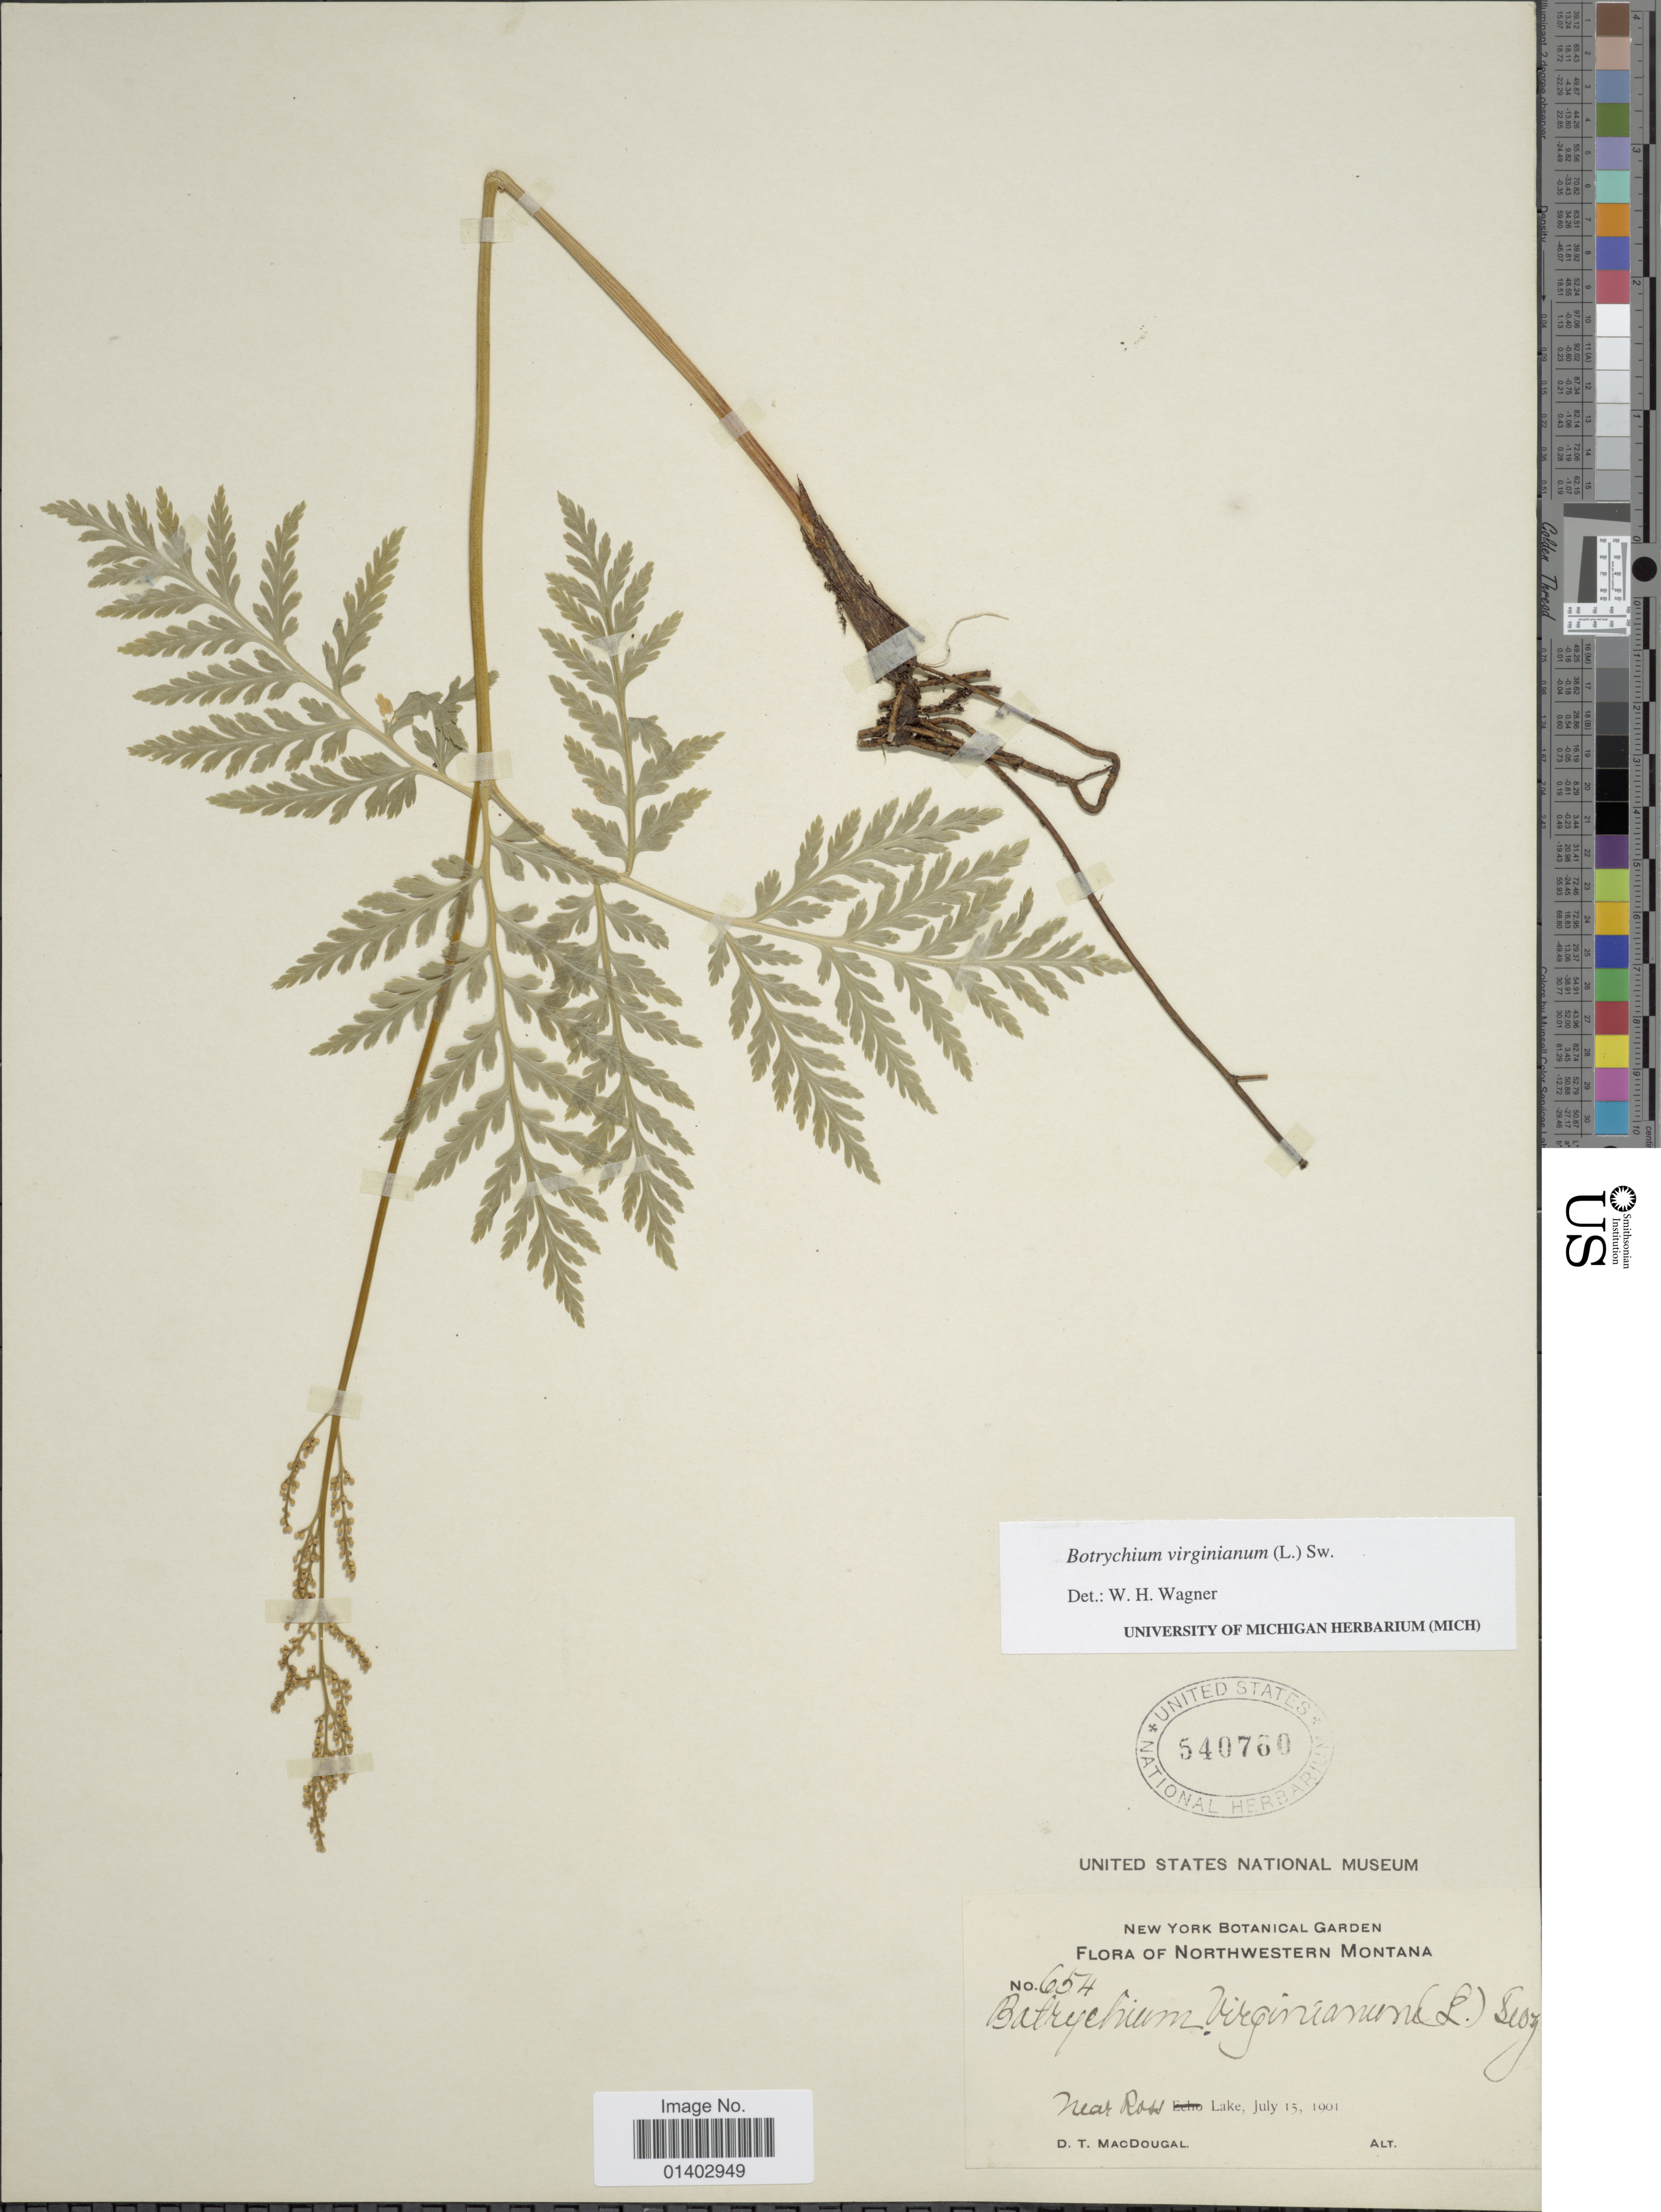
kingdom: Plantae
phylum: Tracheophyta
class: Polypodiopsida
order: Ophioglossales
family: Ophioglossaceae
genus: Botrychium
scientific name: Botrychium virginianum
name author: (L.) Sw.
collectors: D. T. MacDougal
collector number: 654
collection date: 1901-07-15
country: United States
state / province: Montana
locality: Northwestern Montana, Near Ross Lake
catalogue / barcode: US 540760